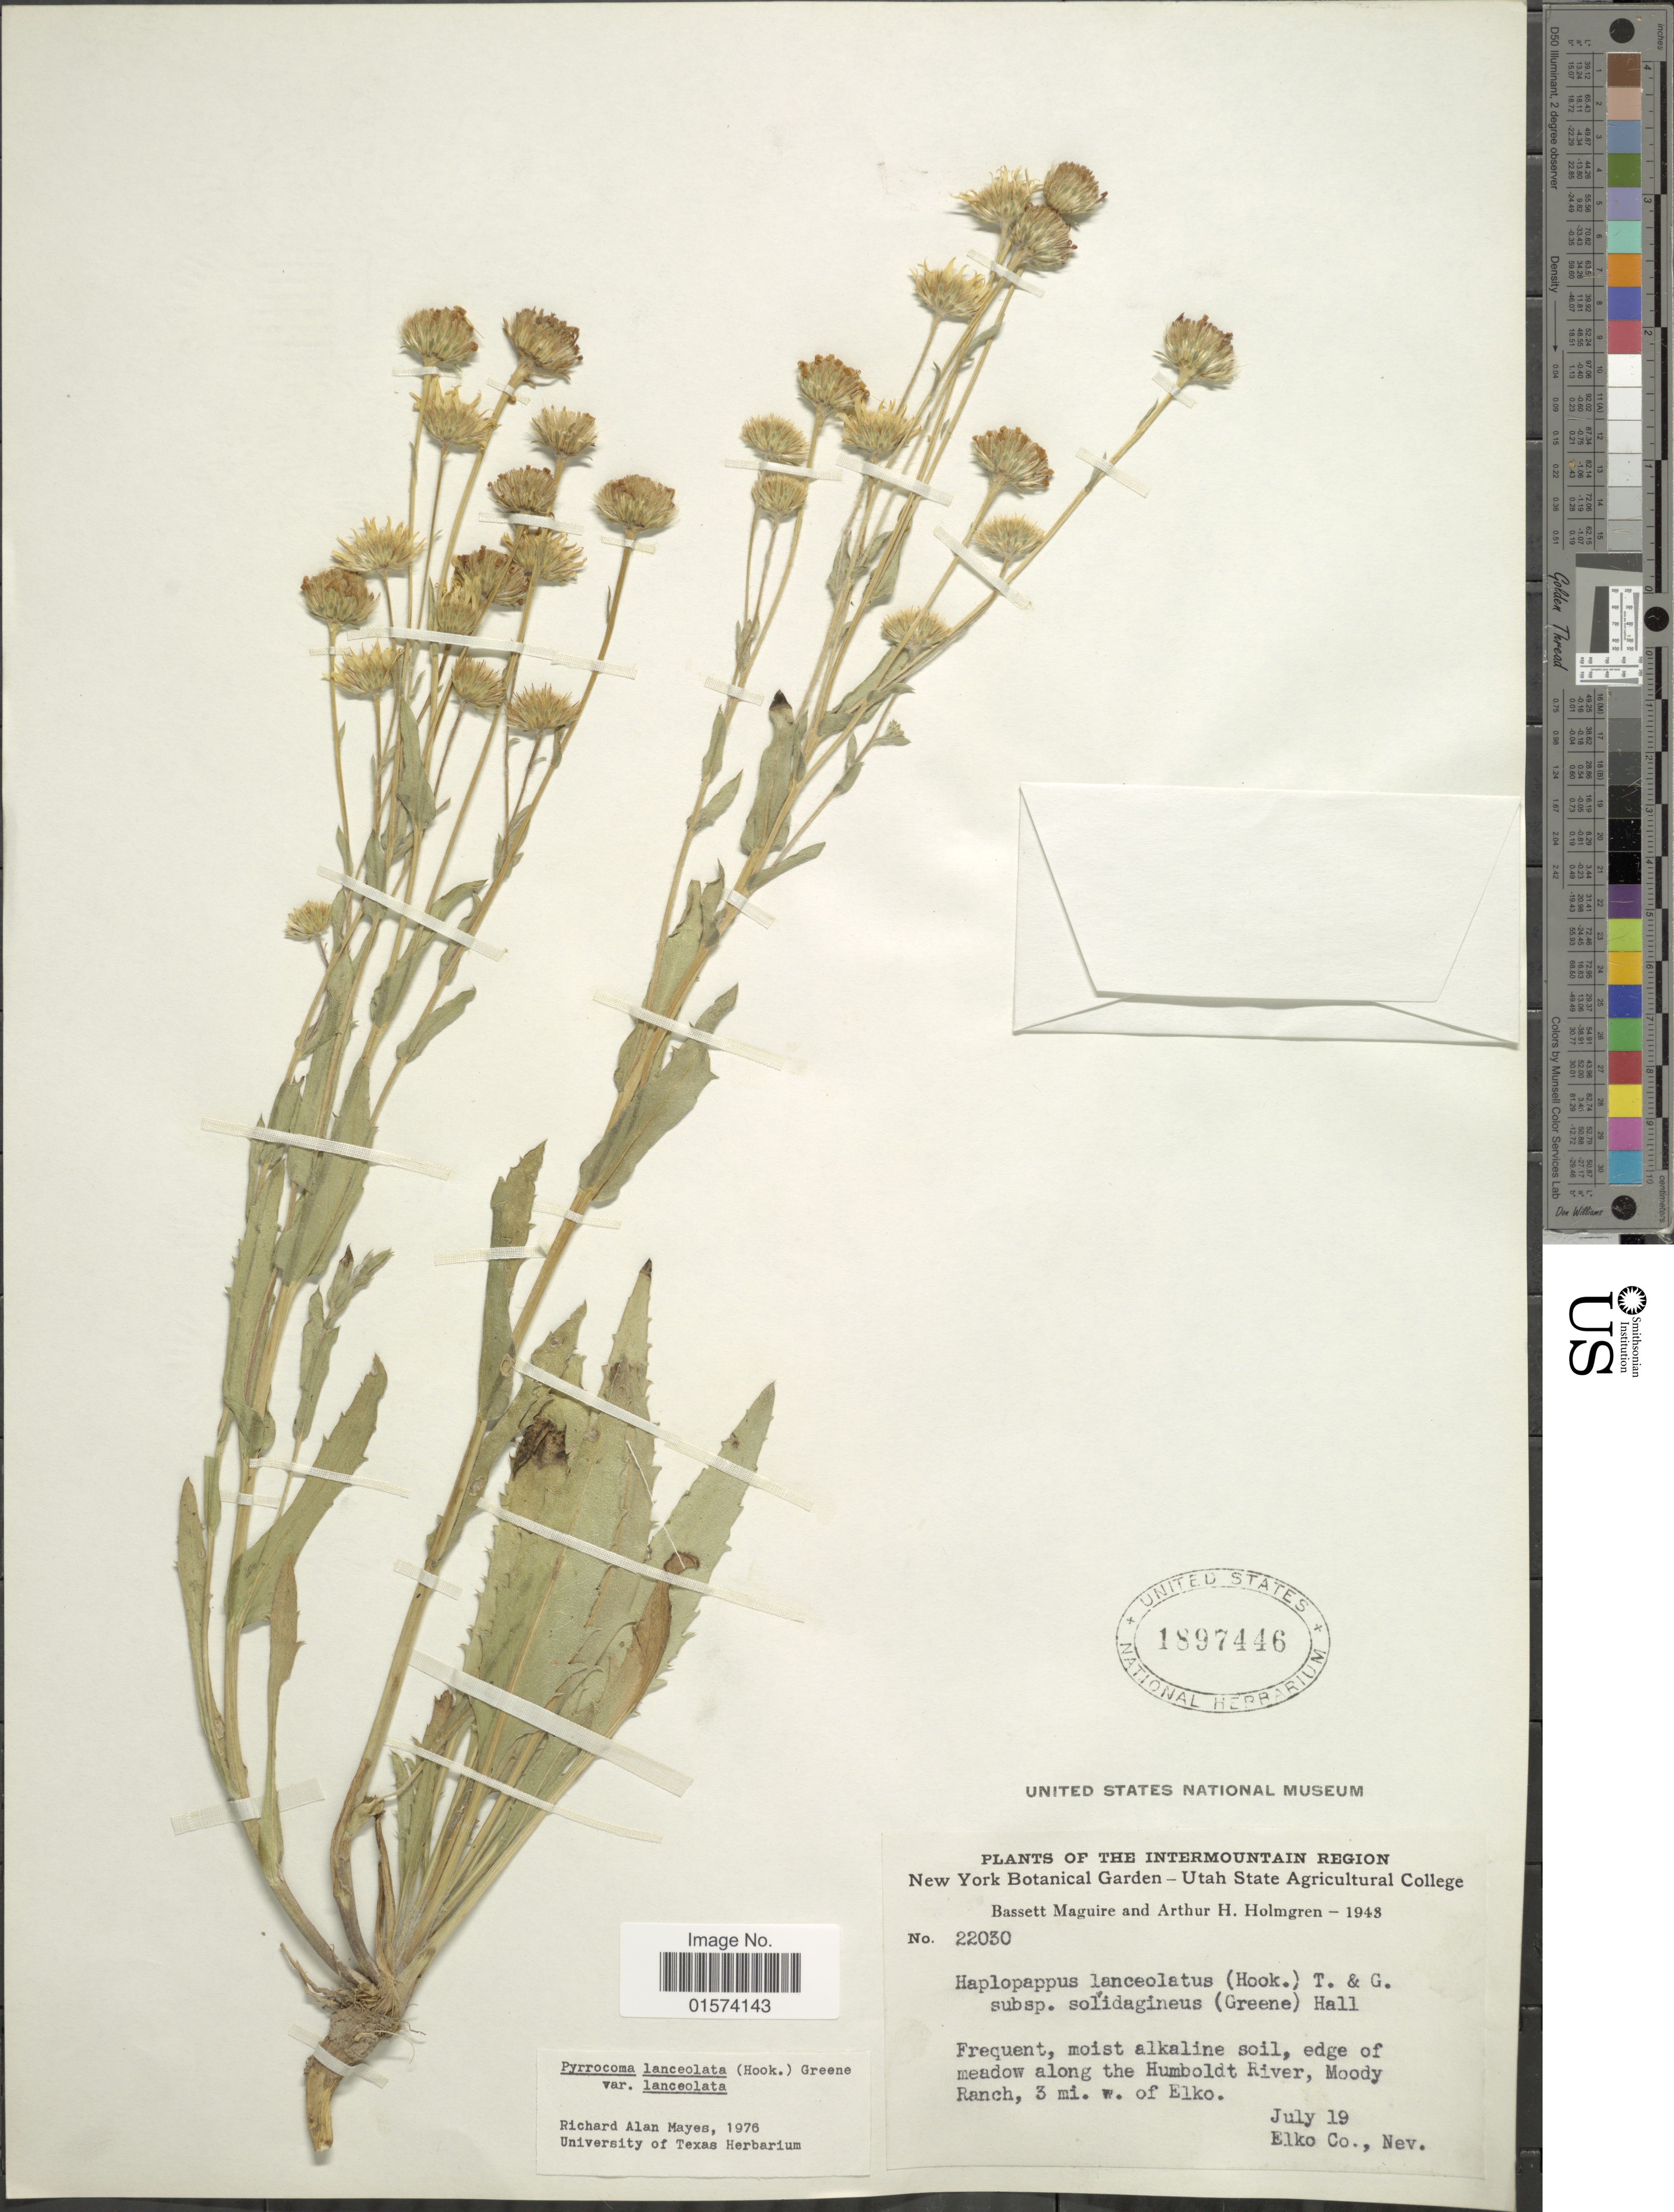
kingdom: Plantae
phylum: Tracheophyta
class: Magnoliopsida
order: Asterales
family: Asteraceae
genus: Pyrrocoma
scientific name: Pyrrocoma lanceolata var. lanceolata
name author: (Hook.) Greene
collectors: B. Maguire & A. H. Holmgren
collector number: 22030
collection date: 1948-07-19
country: United States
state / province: Nevada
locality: Intermountain Region, frequent, moist alkaline soil, edge of meadow along the Humboldt River, Moody River, 3 mi. w. of Elko, Elko Co.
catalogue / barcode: US 1897446